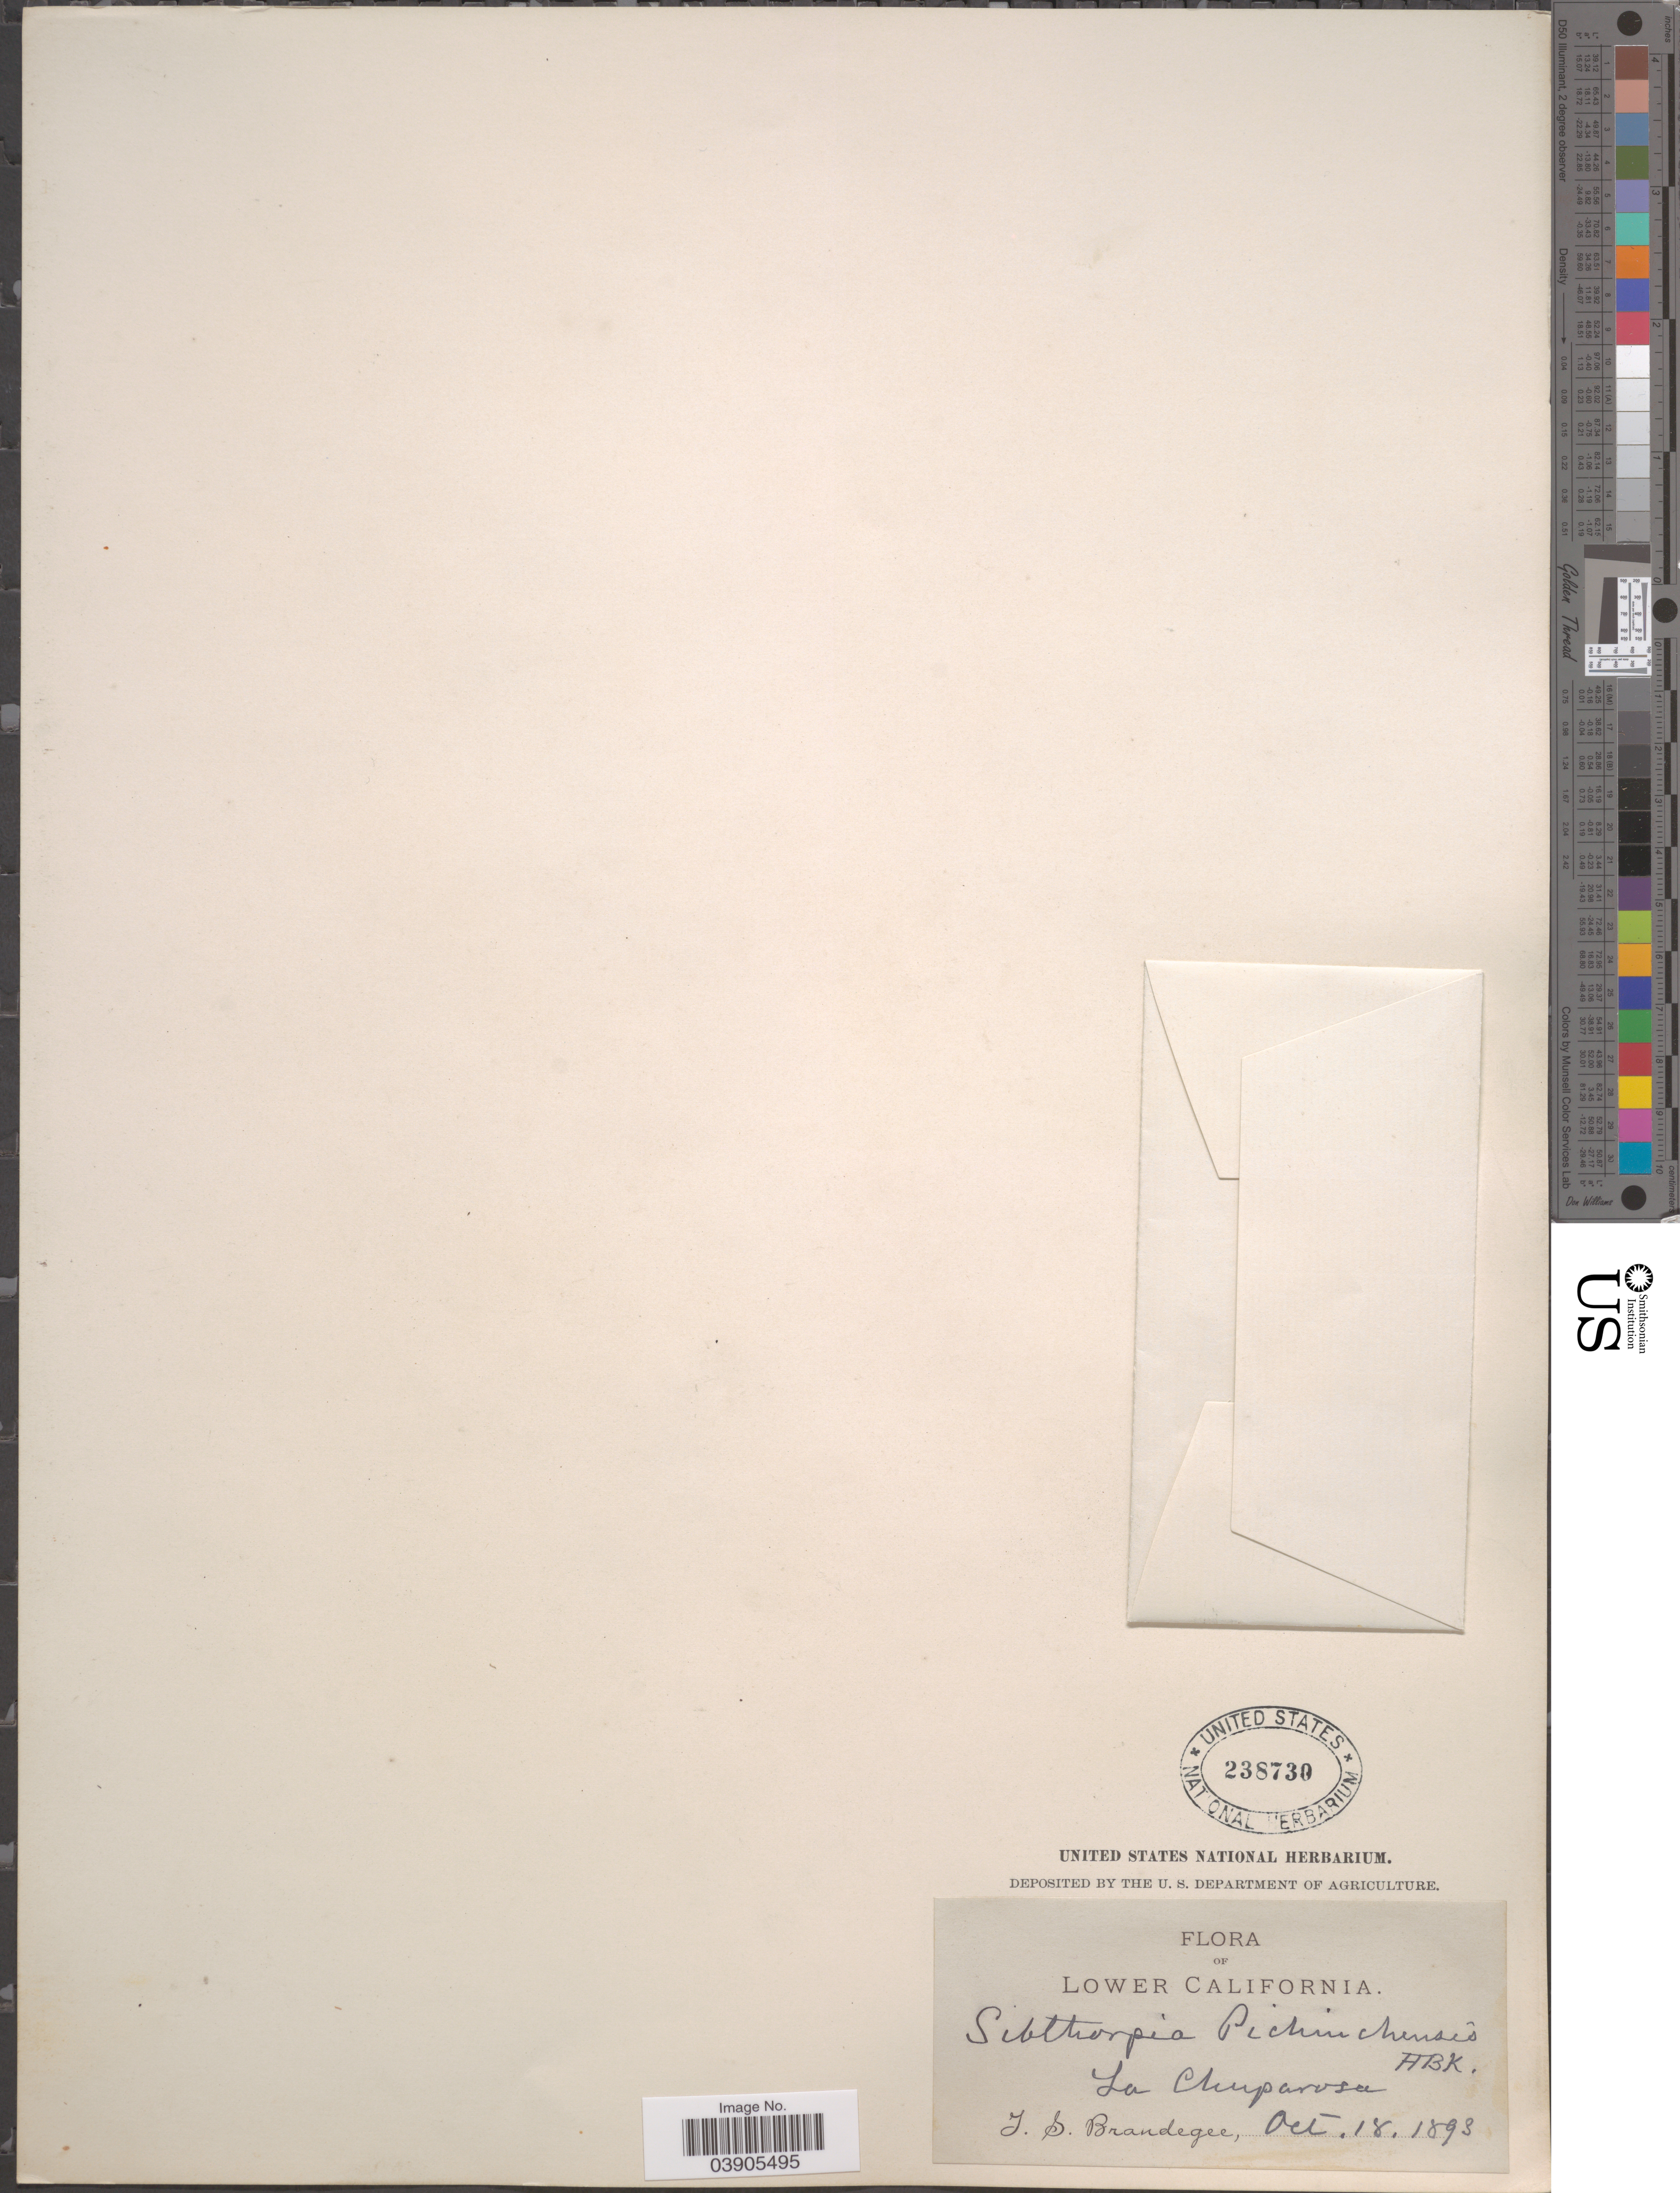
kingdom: Plantae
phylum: Tracheophyta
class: Magnoliopsida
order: Lamiales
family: Plantaginaceae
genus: Sibthorpia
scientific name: Sibthorpia repens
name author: (L.) Kuntze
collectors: T. S. Brandegee (herbarium)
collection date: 1893-10-18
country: Mexico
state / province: Baja California Norte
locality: Lower California. La Chuparosa.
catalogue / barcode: US 238730